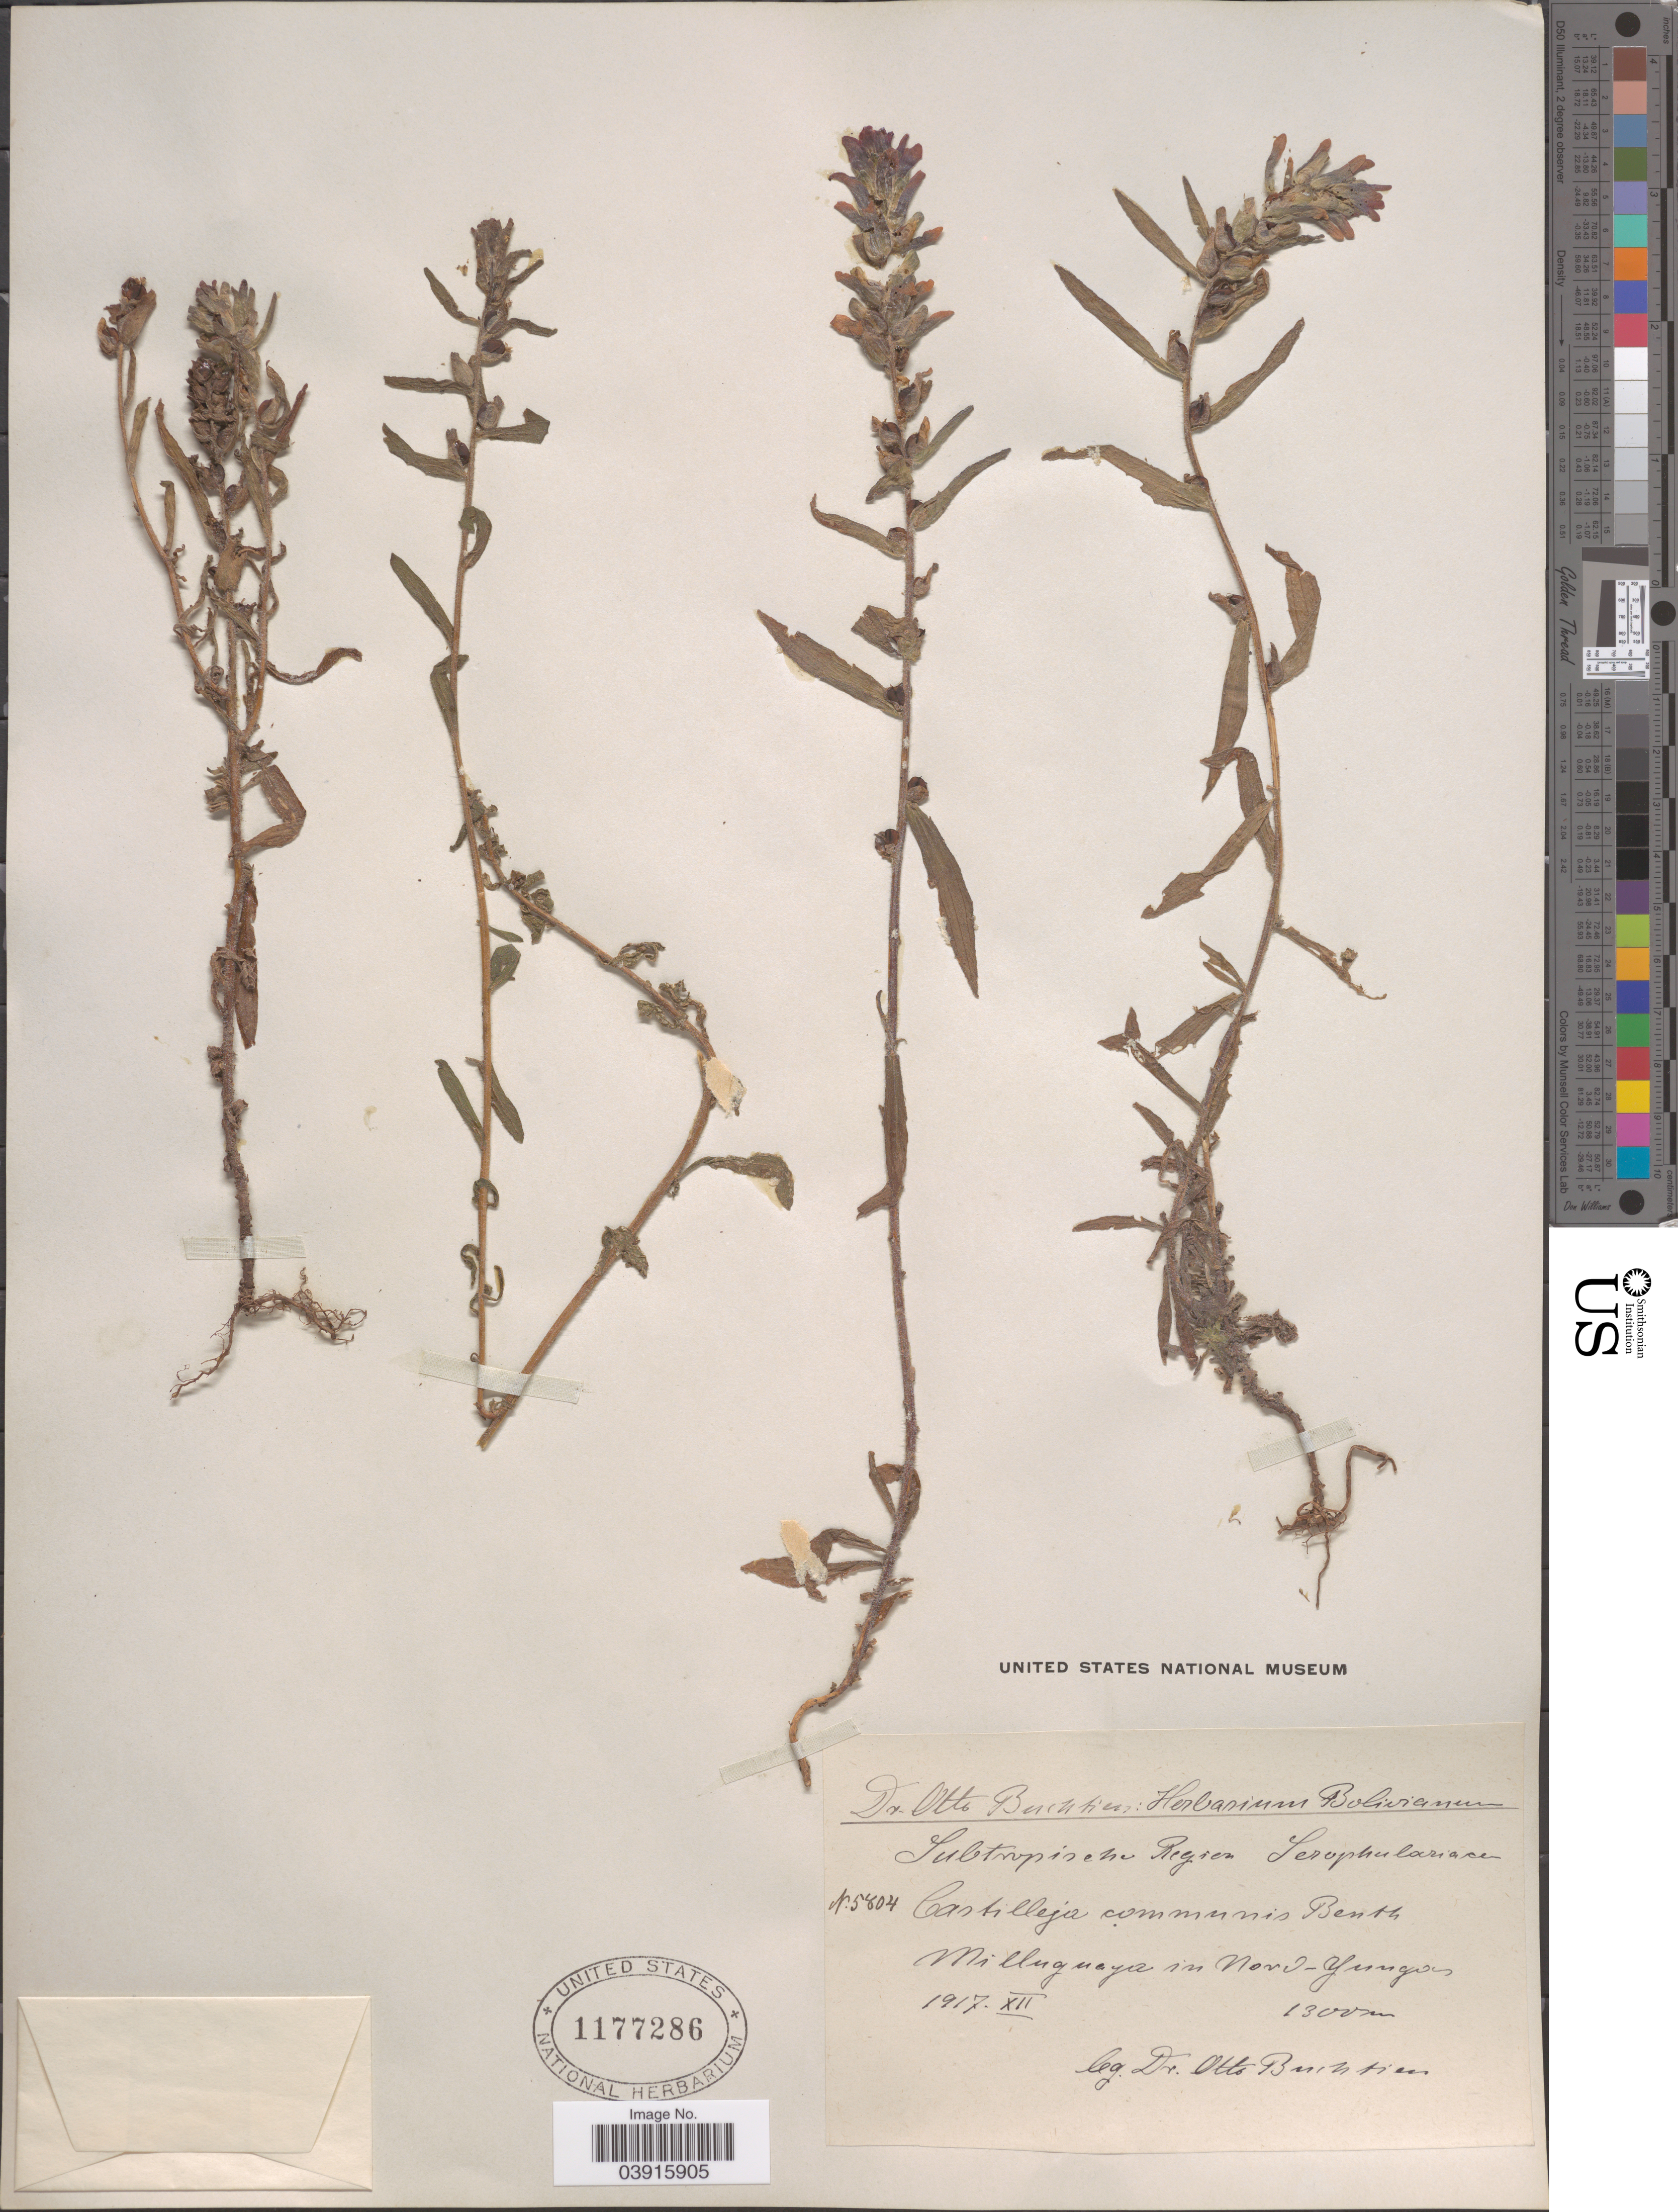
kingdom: Plantae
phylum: Tracheophyta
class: Magnoliopsida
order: Lamiales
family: Orobanchaceae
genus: Castilleja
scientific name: Castilleja arvensis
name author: Schltdl. & Cham.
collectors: O. Buchtien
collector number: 5804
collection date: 1917-12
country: Bolivia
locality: Subtropische Region. Milluguaya in Nord-Yungas.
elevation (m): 1300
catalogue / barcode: US 1177286